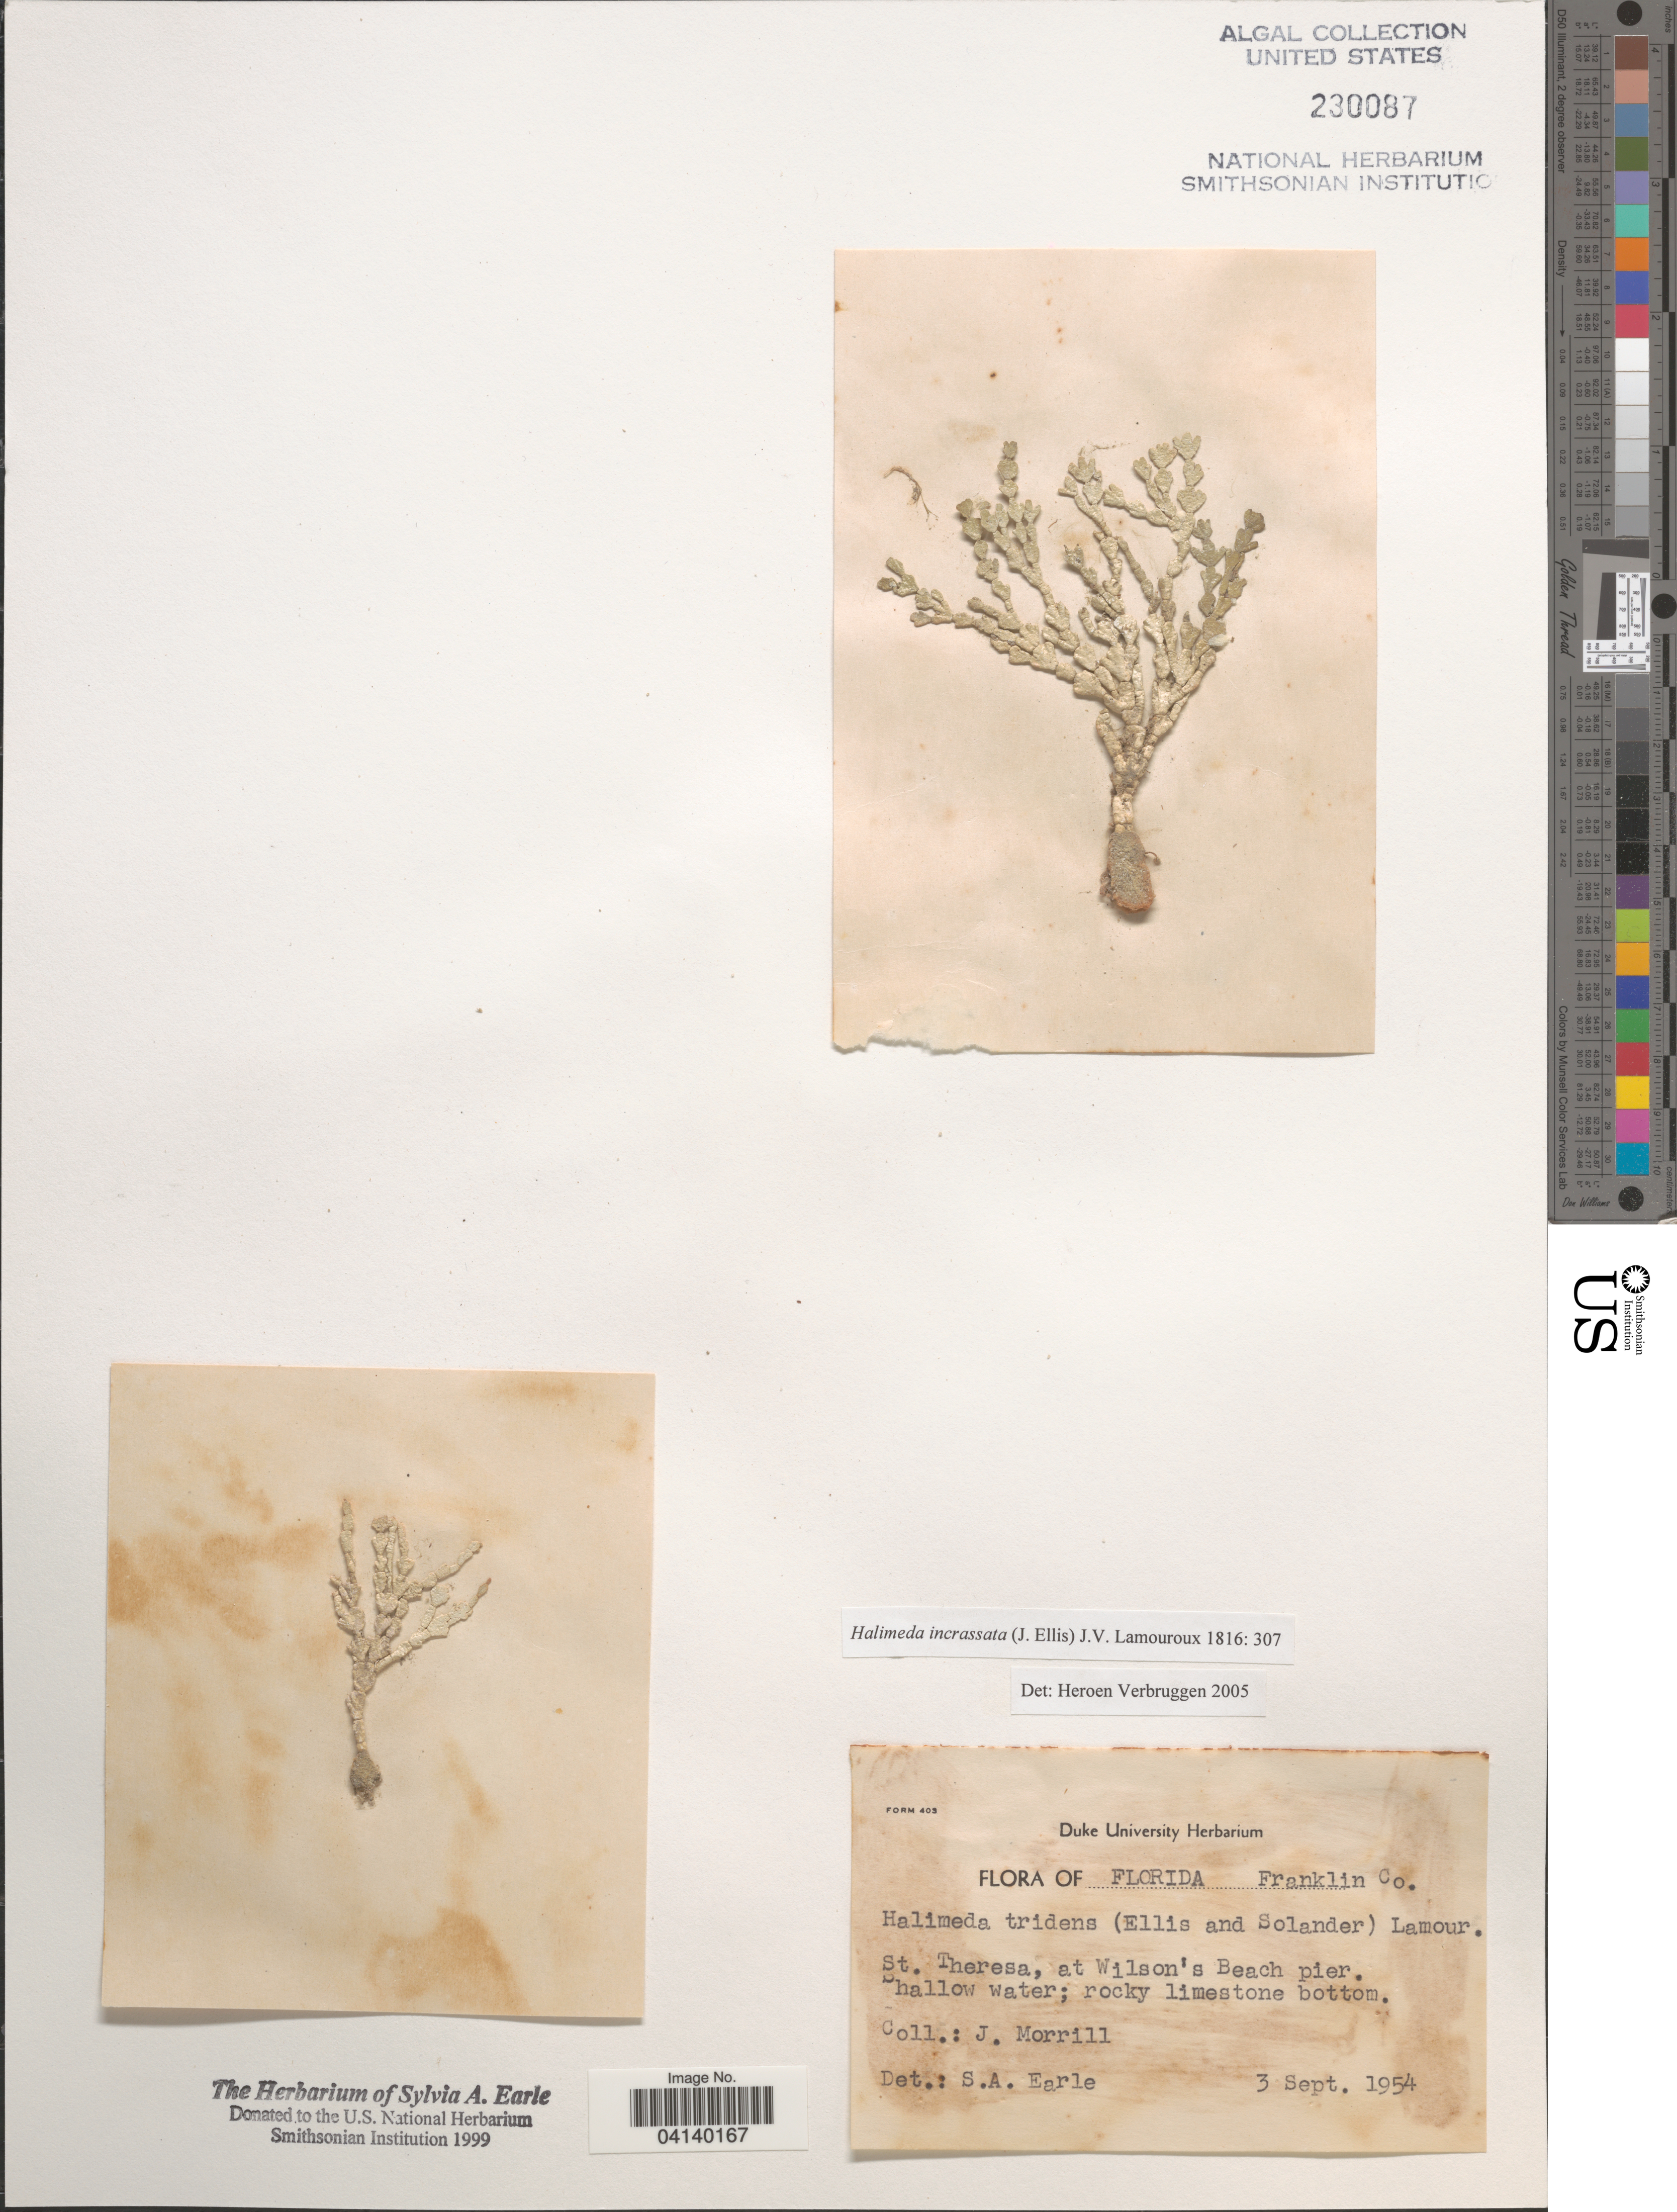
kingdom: Plantae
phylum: Chlorophyta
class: Ulvophyceae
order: Bryopsidales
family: Halimedaceae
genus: Halimeda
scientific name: Halimeda incrassata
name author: (J. Ellis) J.V.Lamouroux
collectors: J. Morrill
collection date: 1954-09-03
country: United States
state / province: Florida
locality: Franklin Co. St. Theresa, at Wilson's Beach pier.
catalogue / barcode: US 230087